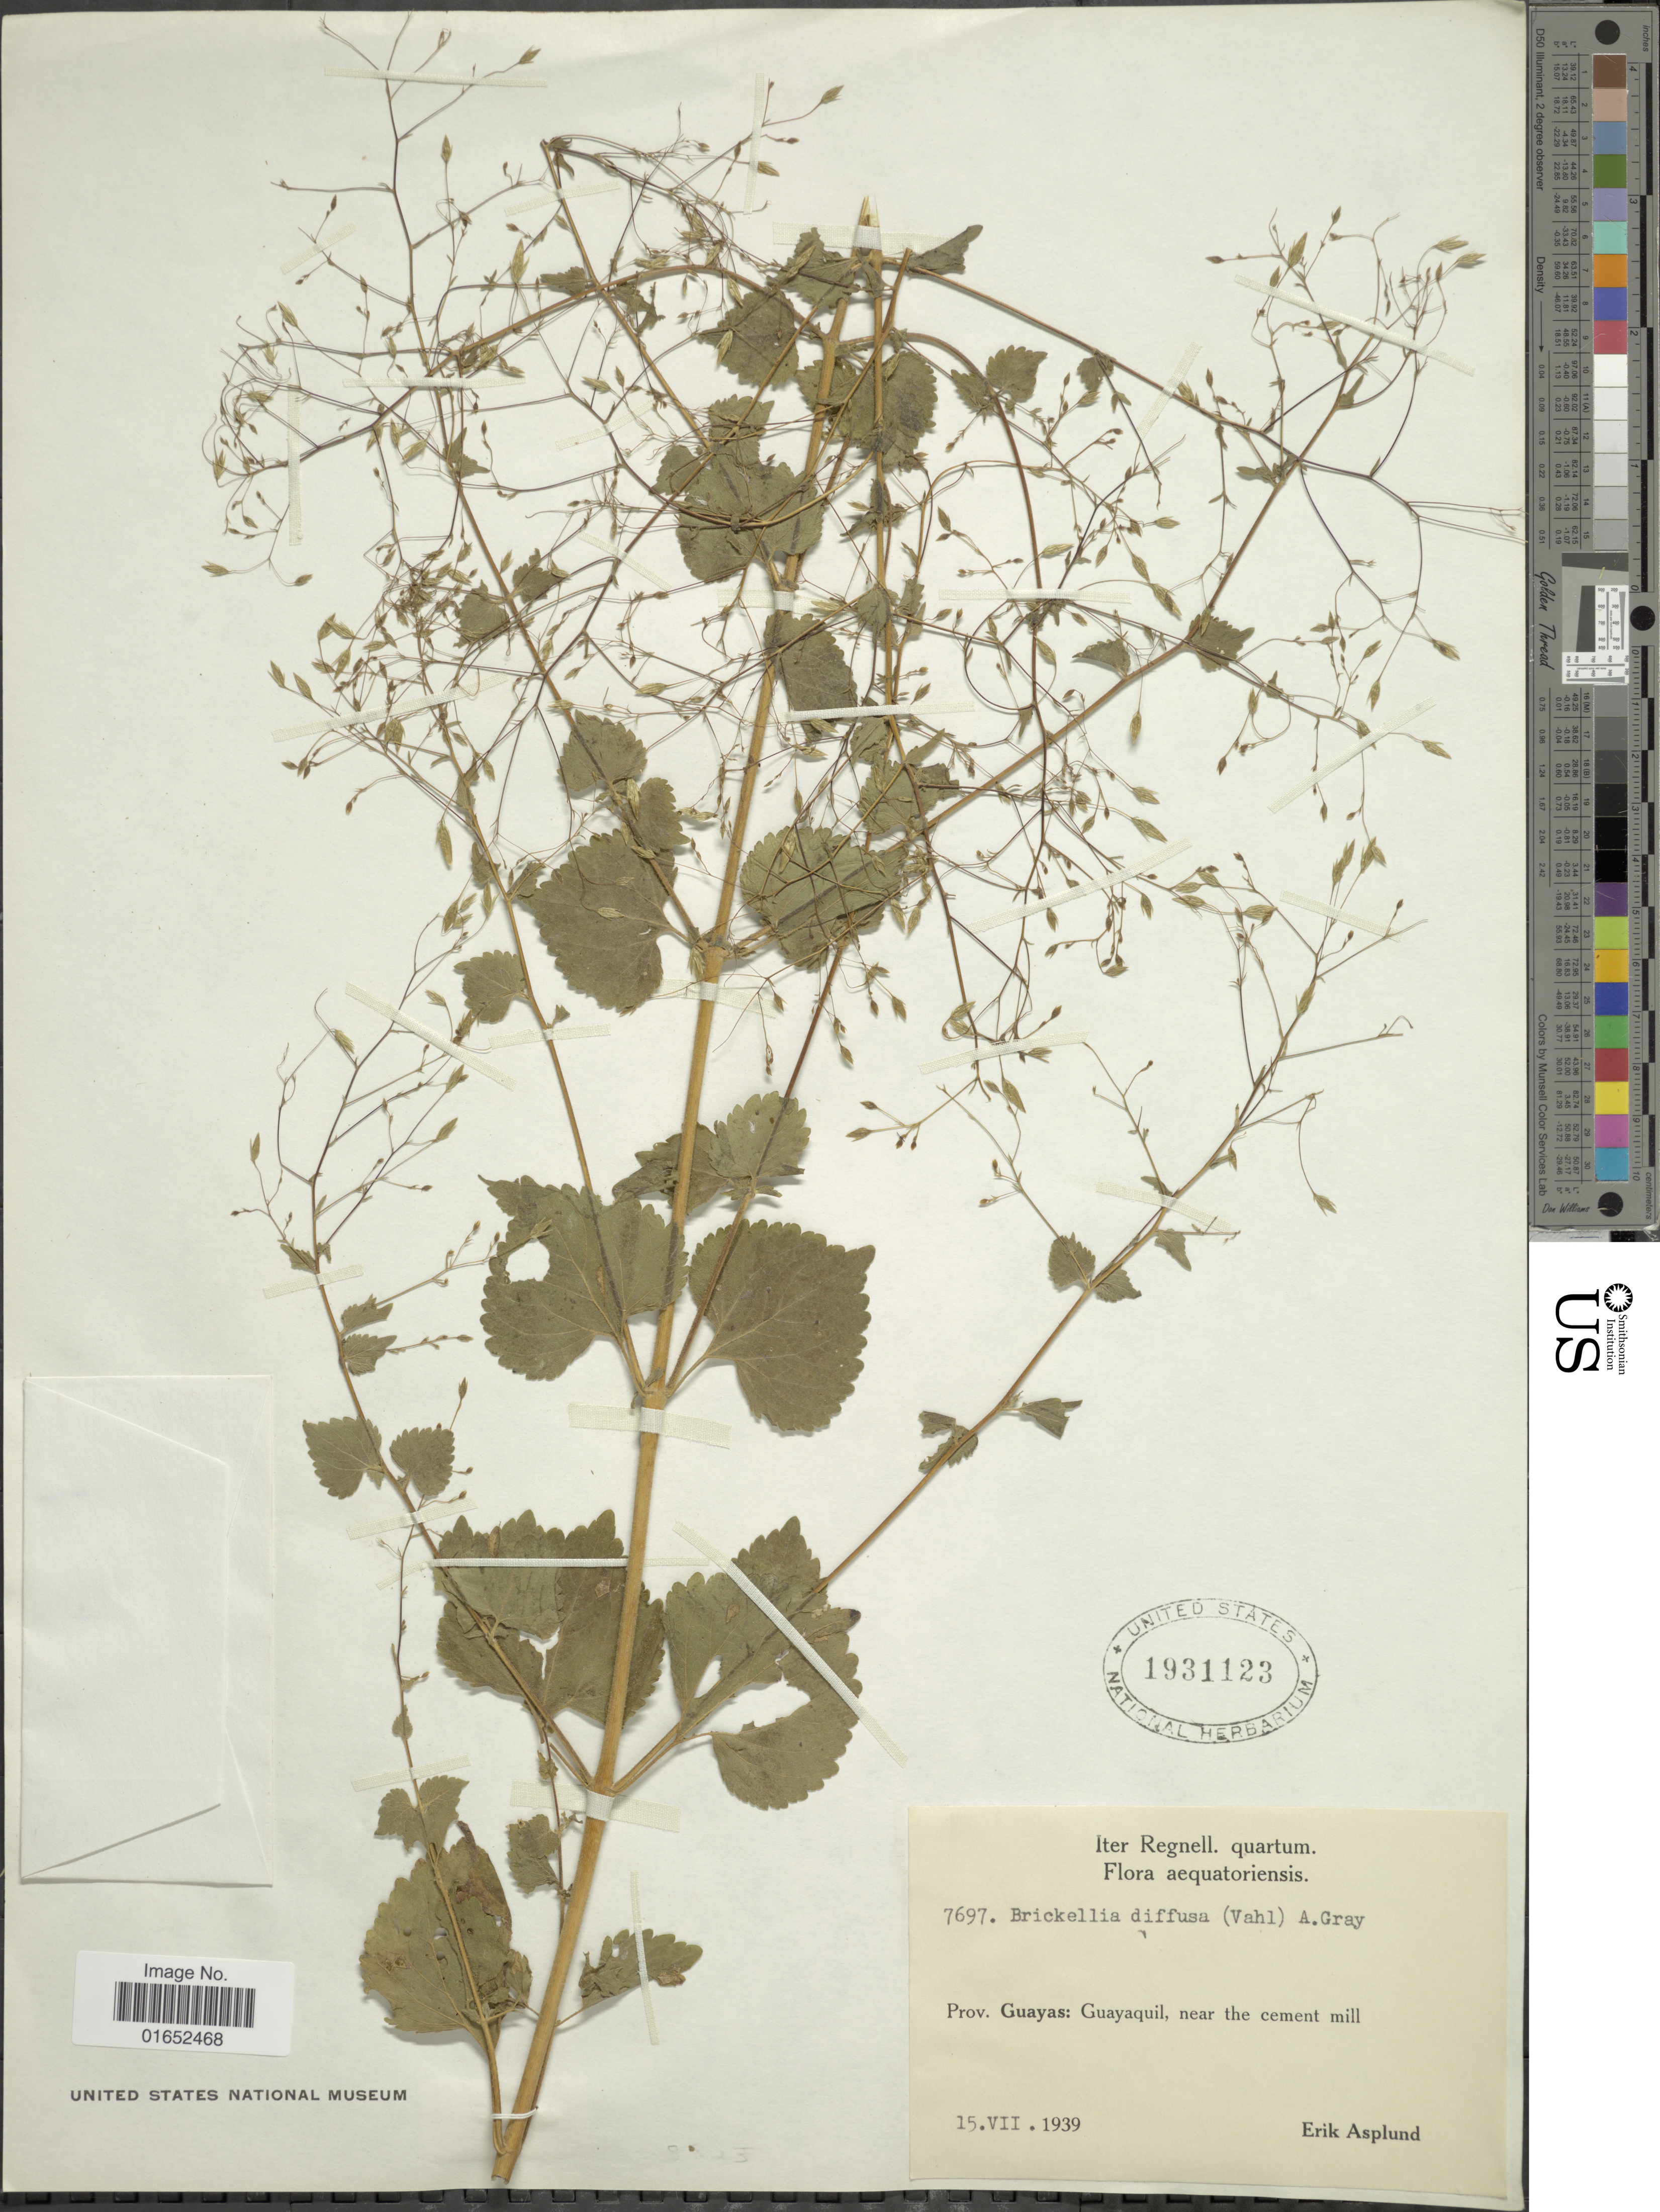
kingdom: Plantae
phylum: Tracheophyta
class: Magnoliopsida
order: Asterales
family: Asteraceae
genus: Brickellia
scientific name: Brickellia diffusa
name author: (Vahl) A. Gray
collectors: E. Asplund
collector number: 7697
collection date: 1939-07-15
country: Ecuador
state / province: Guayas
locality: Aequatoriensis, Guayaquil, near the cement mill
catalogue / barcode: US 1931123